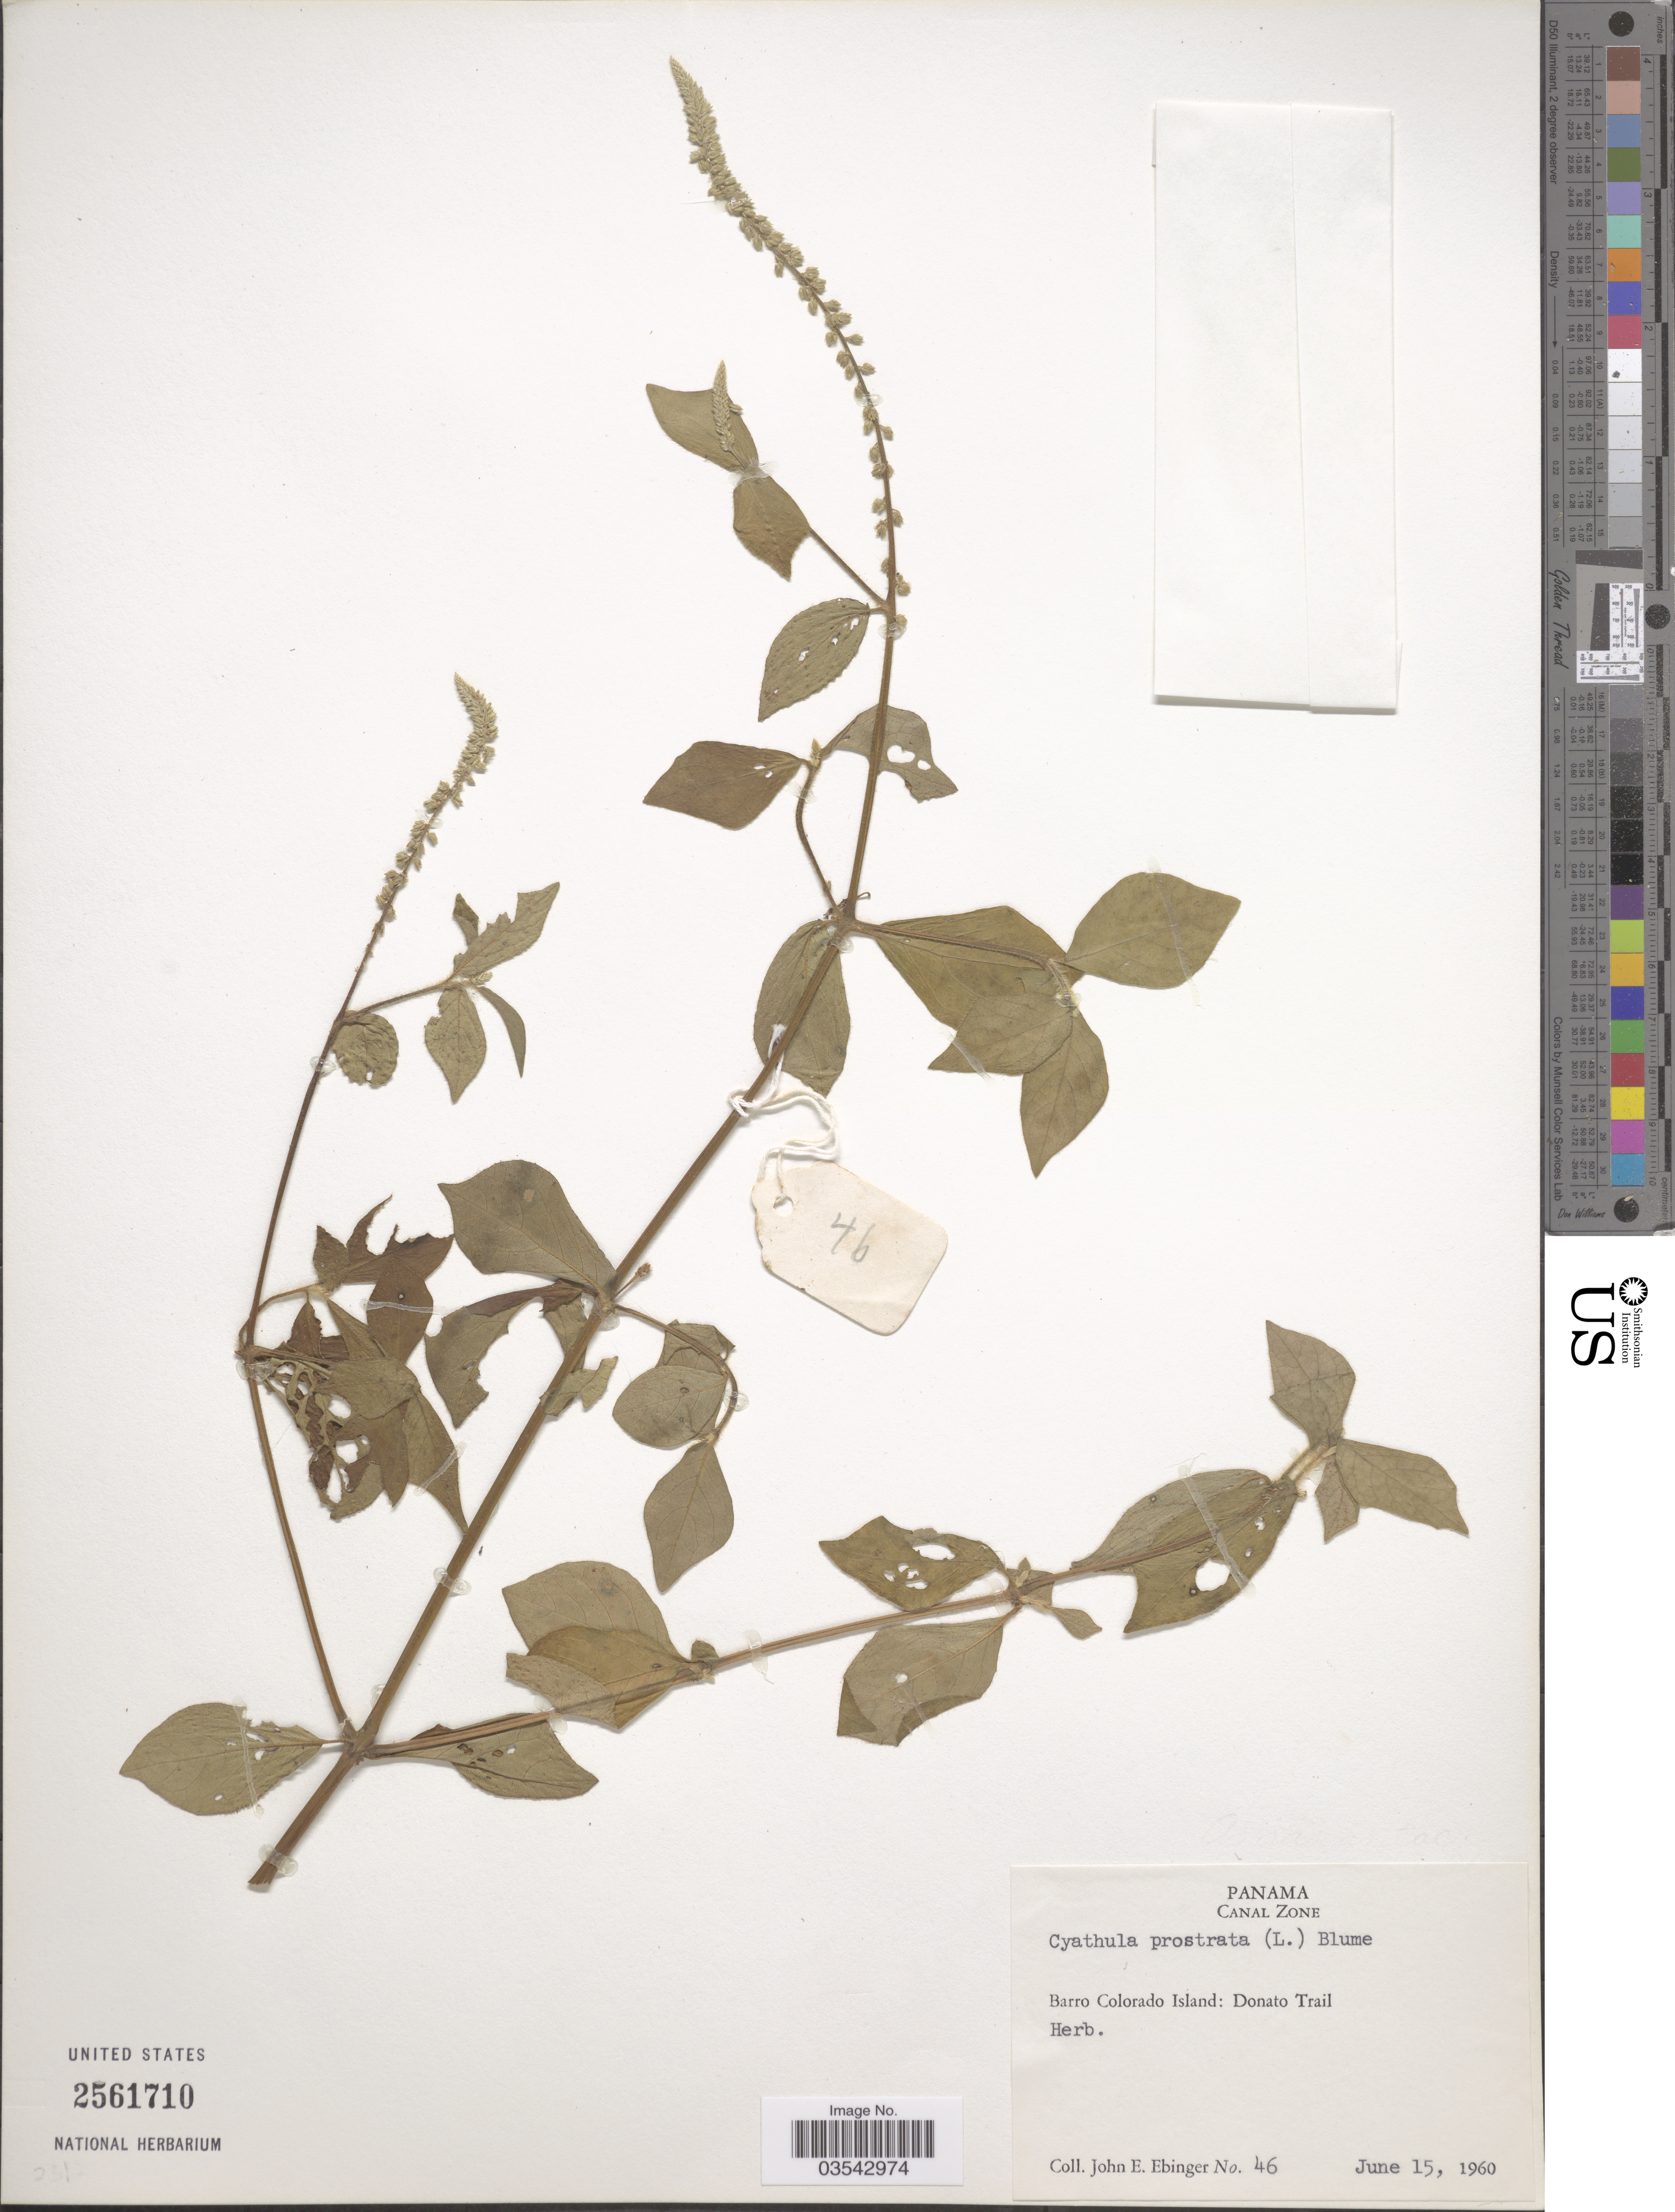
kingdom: Plantae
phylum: Tracheophyta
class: Magnoliopsida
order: Caryophyllales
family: Amaranthaceae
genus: Cyathula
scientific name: Cyathula prostrata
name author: (L.) Blume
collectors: J. Ebinger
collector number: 46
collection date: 1960-06-15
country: Panama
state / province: Panamá Oeste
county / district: Canal Zone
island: Barro Colorado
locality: Canal Zone. Barro Colorado Island: Donato Trail.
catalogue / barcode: US 2561710